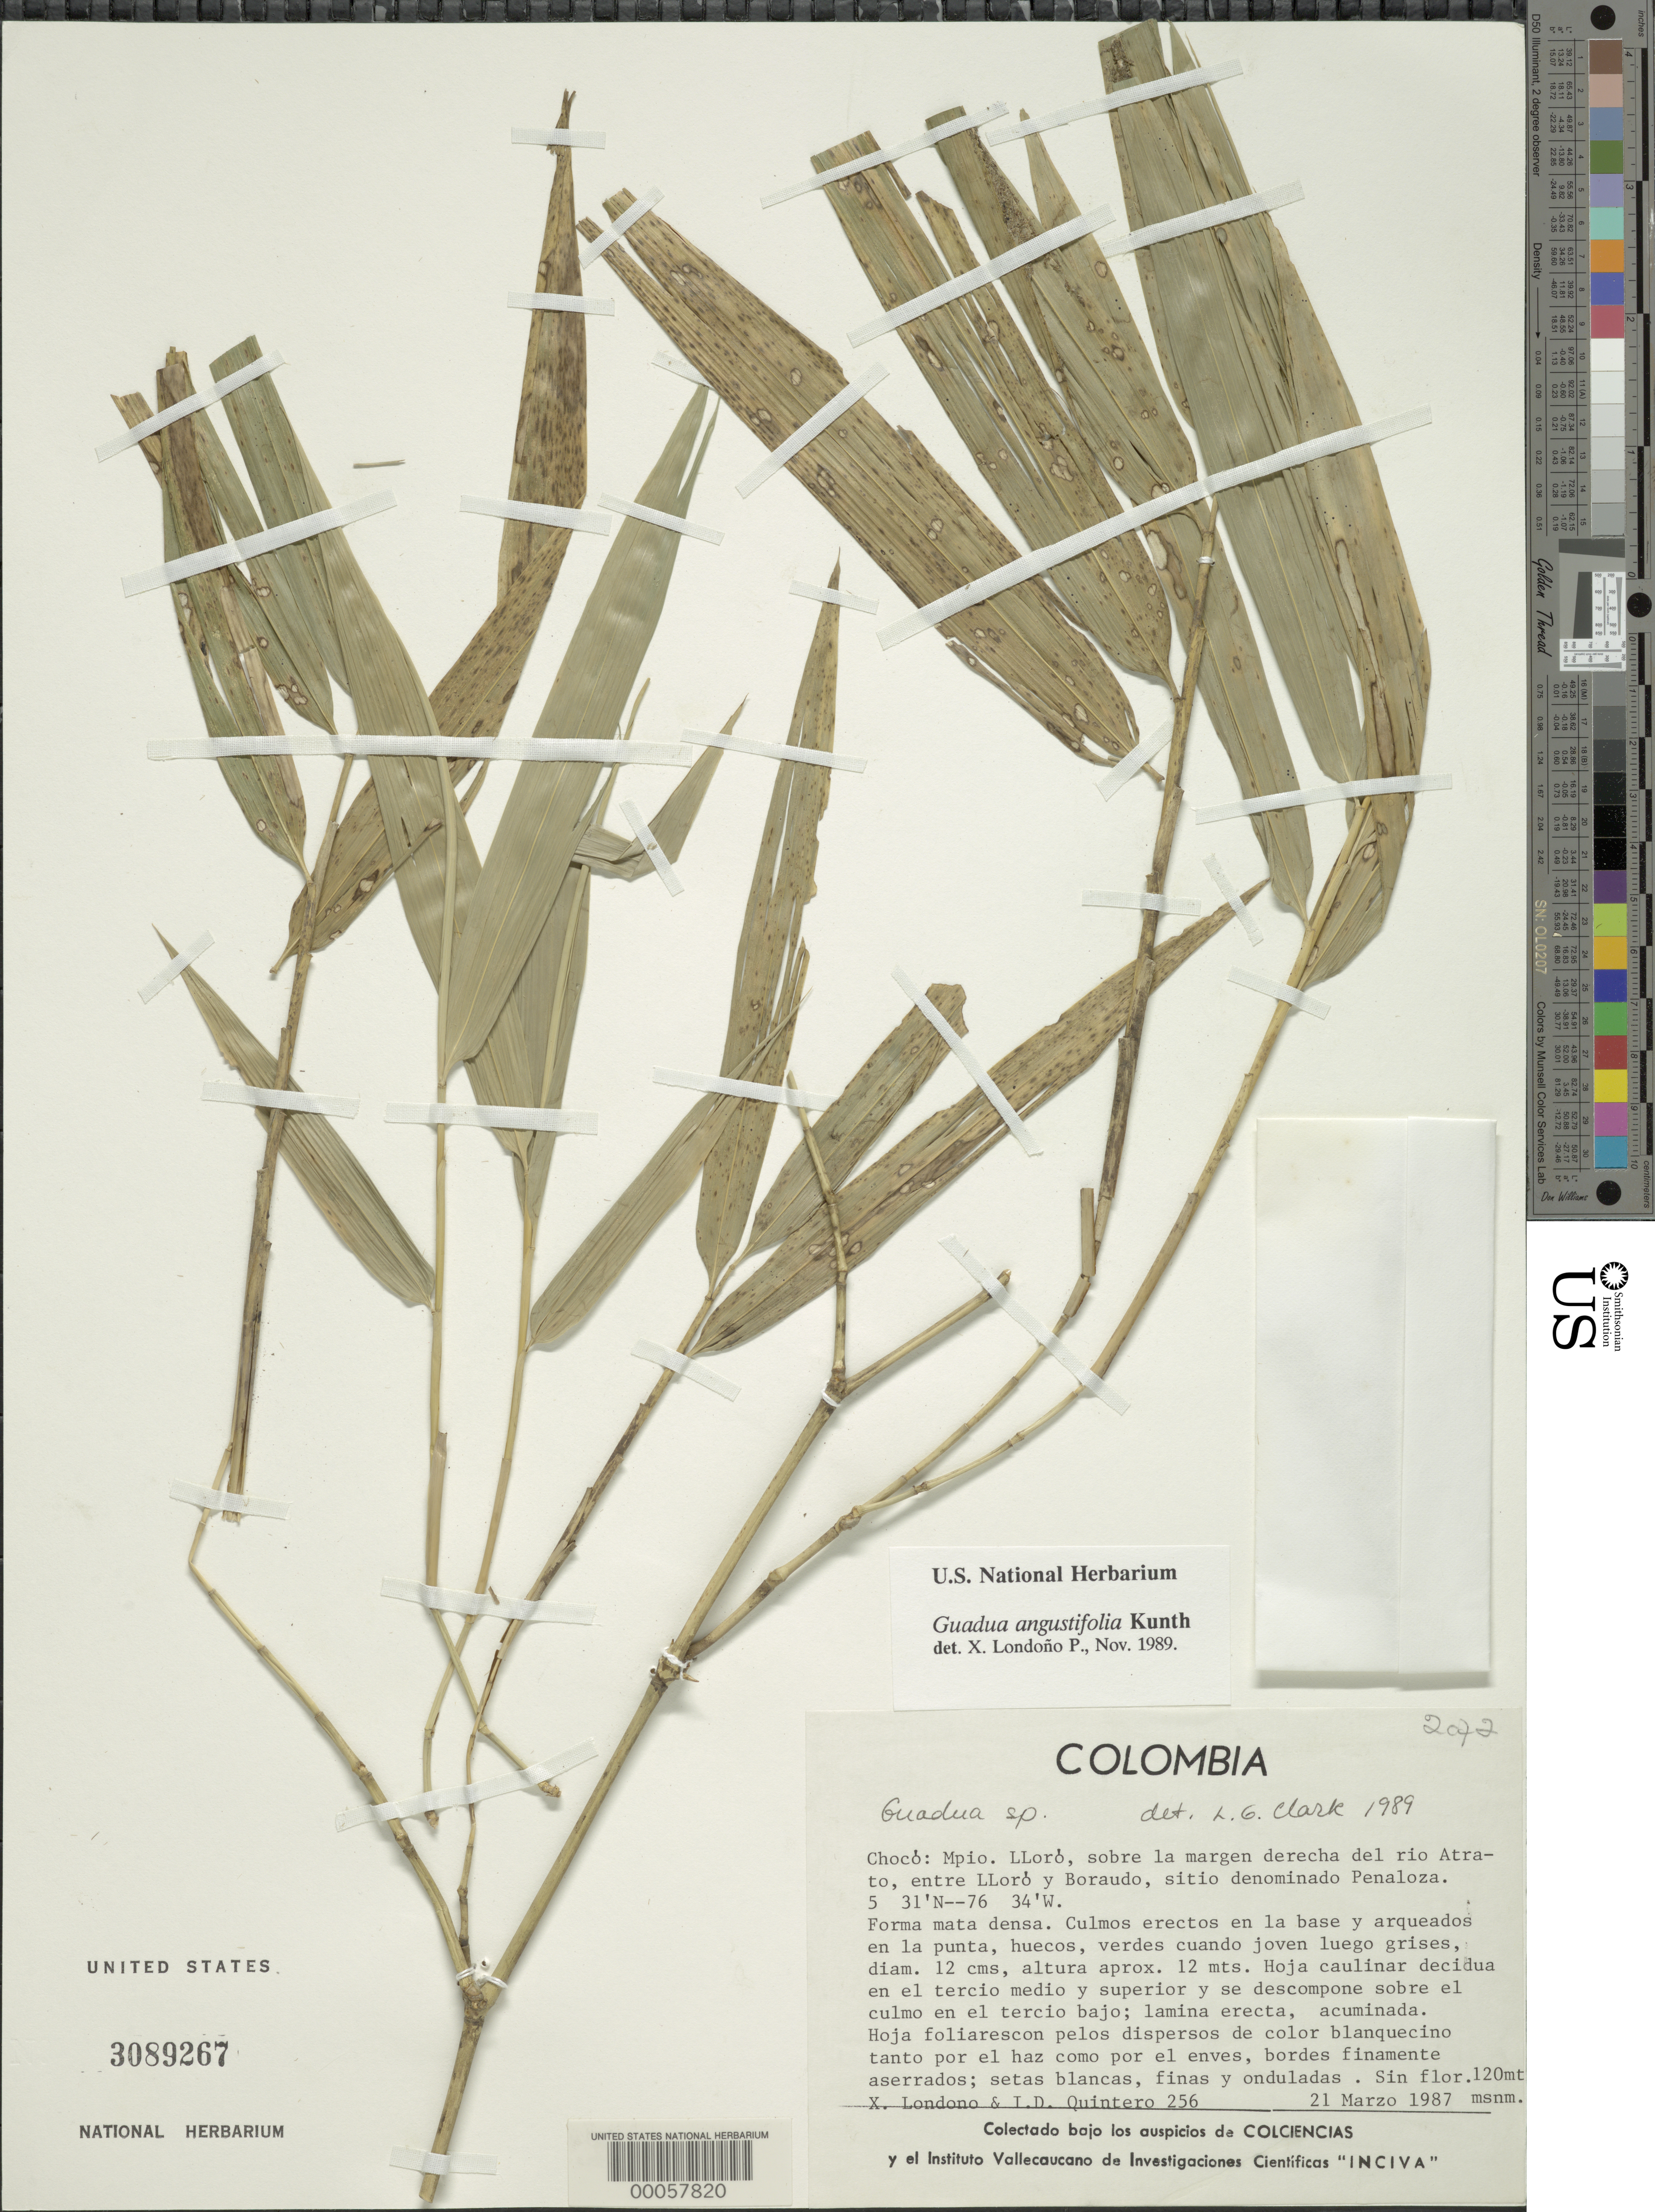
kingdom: Plantae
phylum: Tracheophyta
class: Liliopsida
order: Poales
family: Poaceae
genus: Guadua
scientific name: Guadua angustifolia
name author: Kunth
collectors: X. Londoño & I. Quintero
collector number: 256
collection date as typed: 21 Mar 1987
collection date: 1987-03-21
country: Colombia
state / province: Chocó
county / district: Lloró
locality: Right side of Rio Atrato, between Lloro and Boraudo, place of PenaLoza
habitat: Dense forest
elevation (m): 120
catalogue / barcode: US 3089267